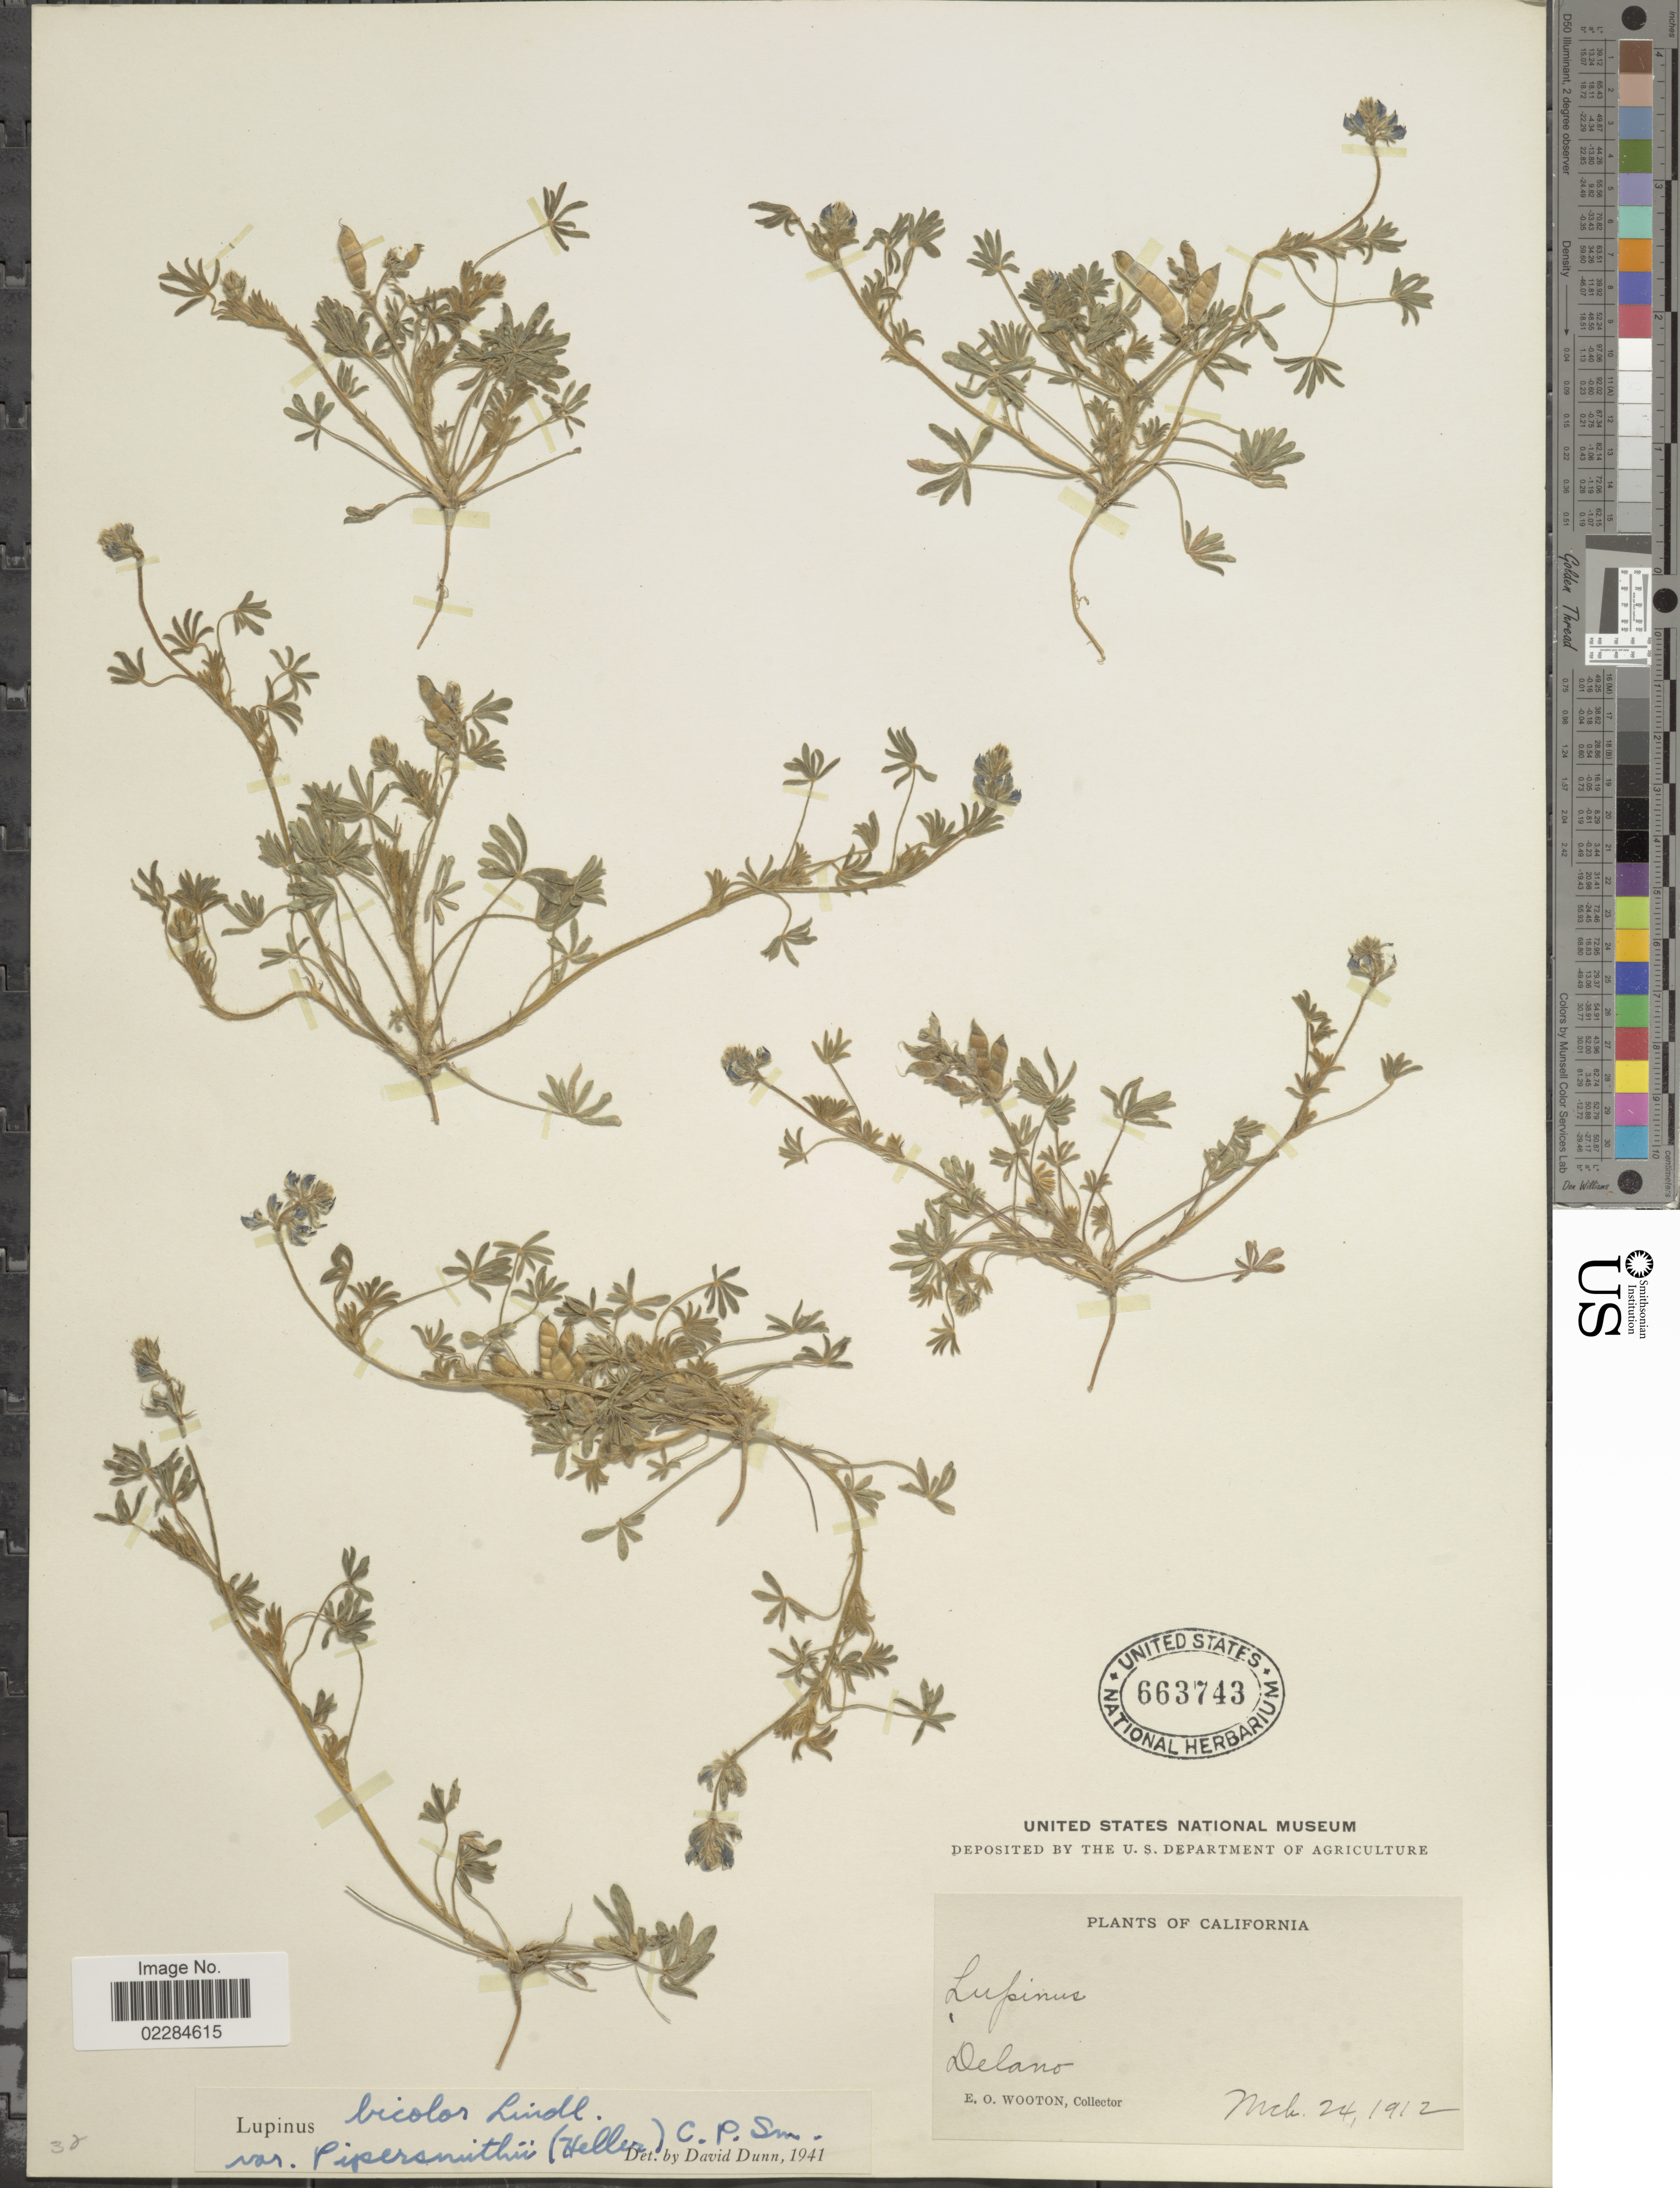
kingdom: Plantae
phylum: Tracheophyta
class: Magnoliopsida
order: Fabales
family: Fabaceae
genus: Lupinus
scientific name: Lupinus bicolor var. pipersmithii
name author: (A. Heller) C.P. Sm.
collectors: E. O. Wooton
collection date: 1912-03-24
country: United States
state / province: California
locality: Delano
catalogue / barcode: US 663743